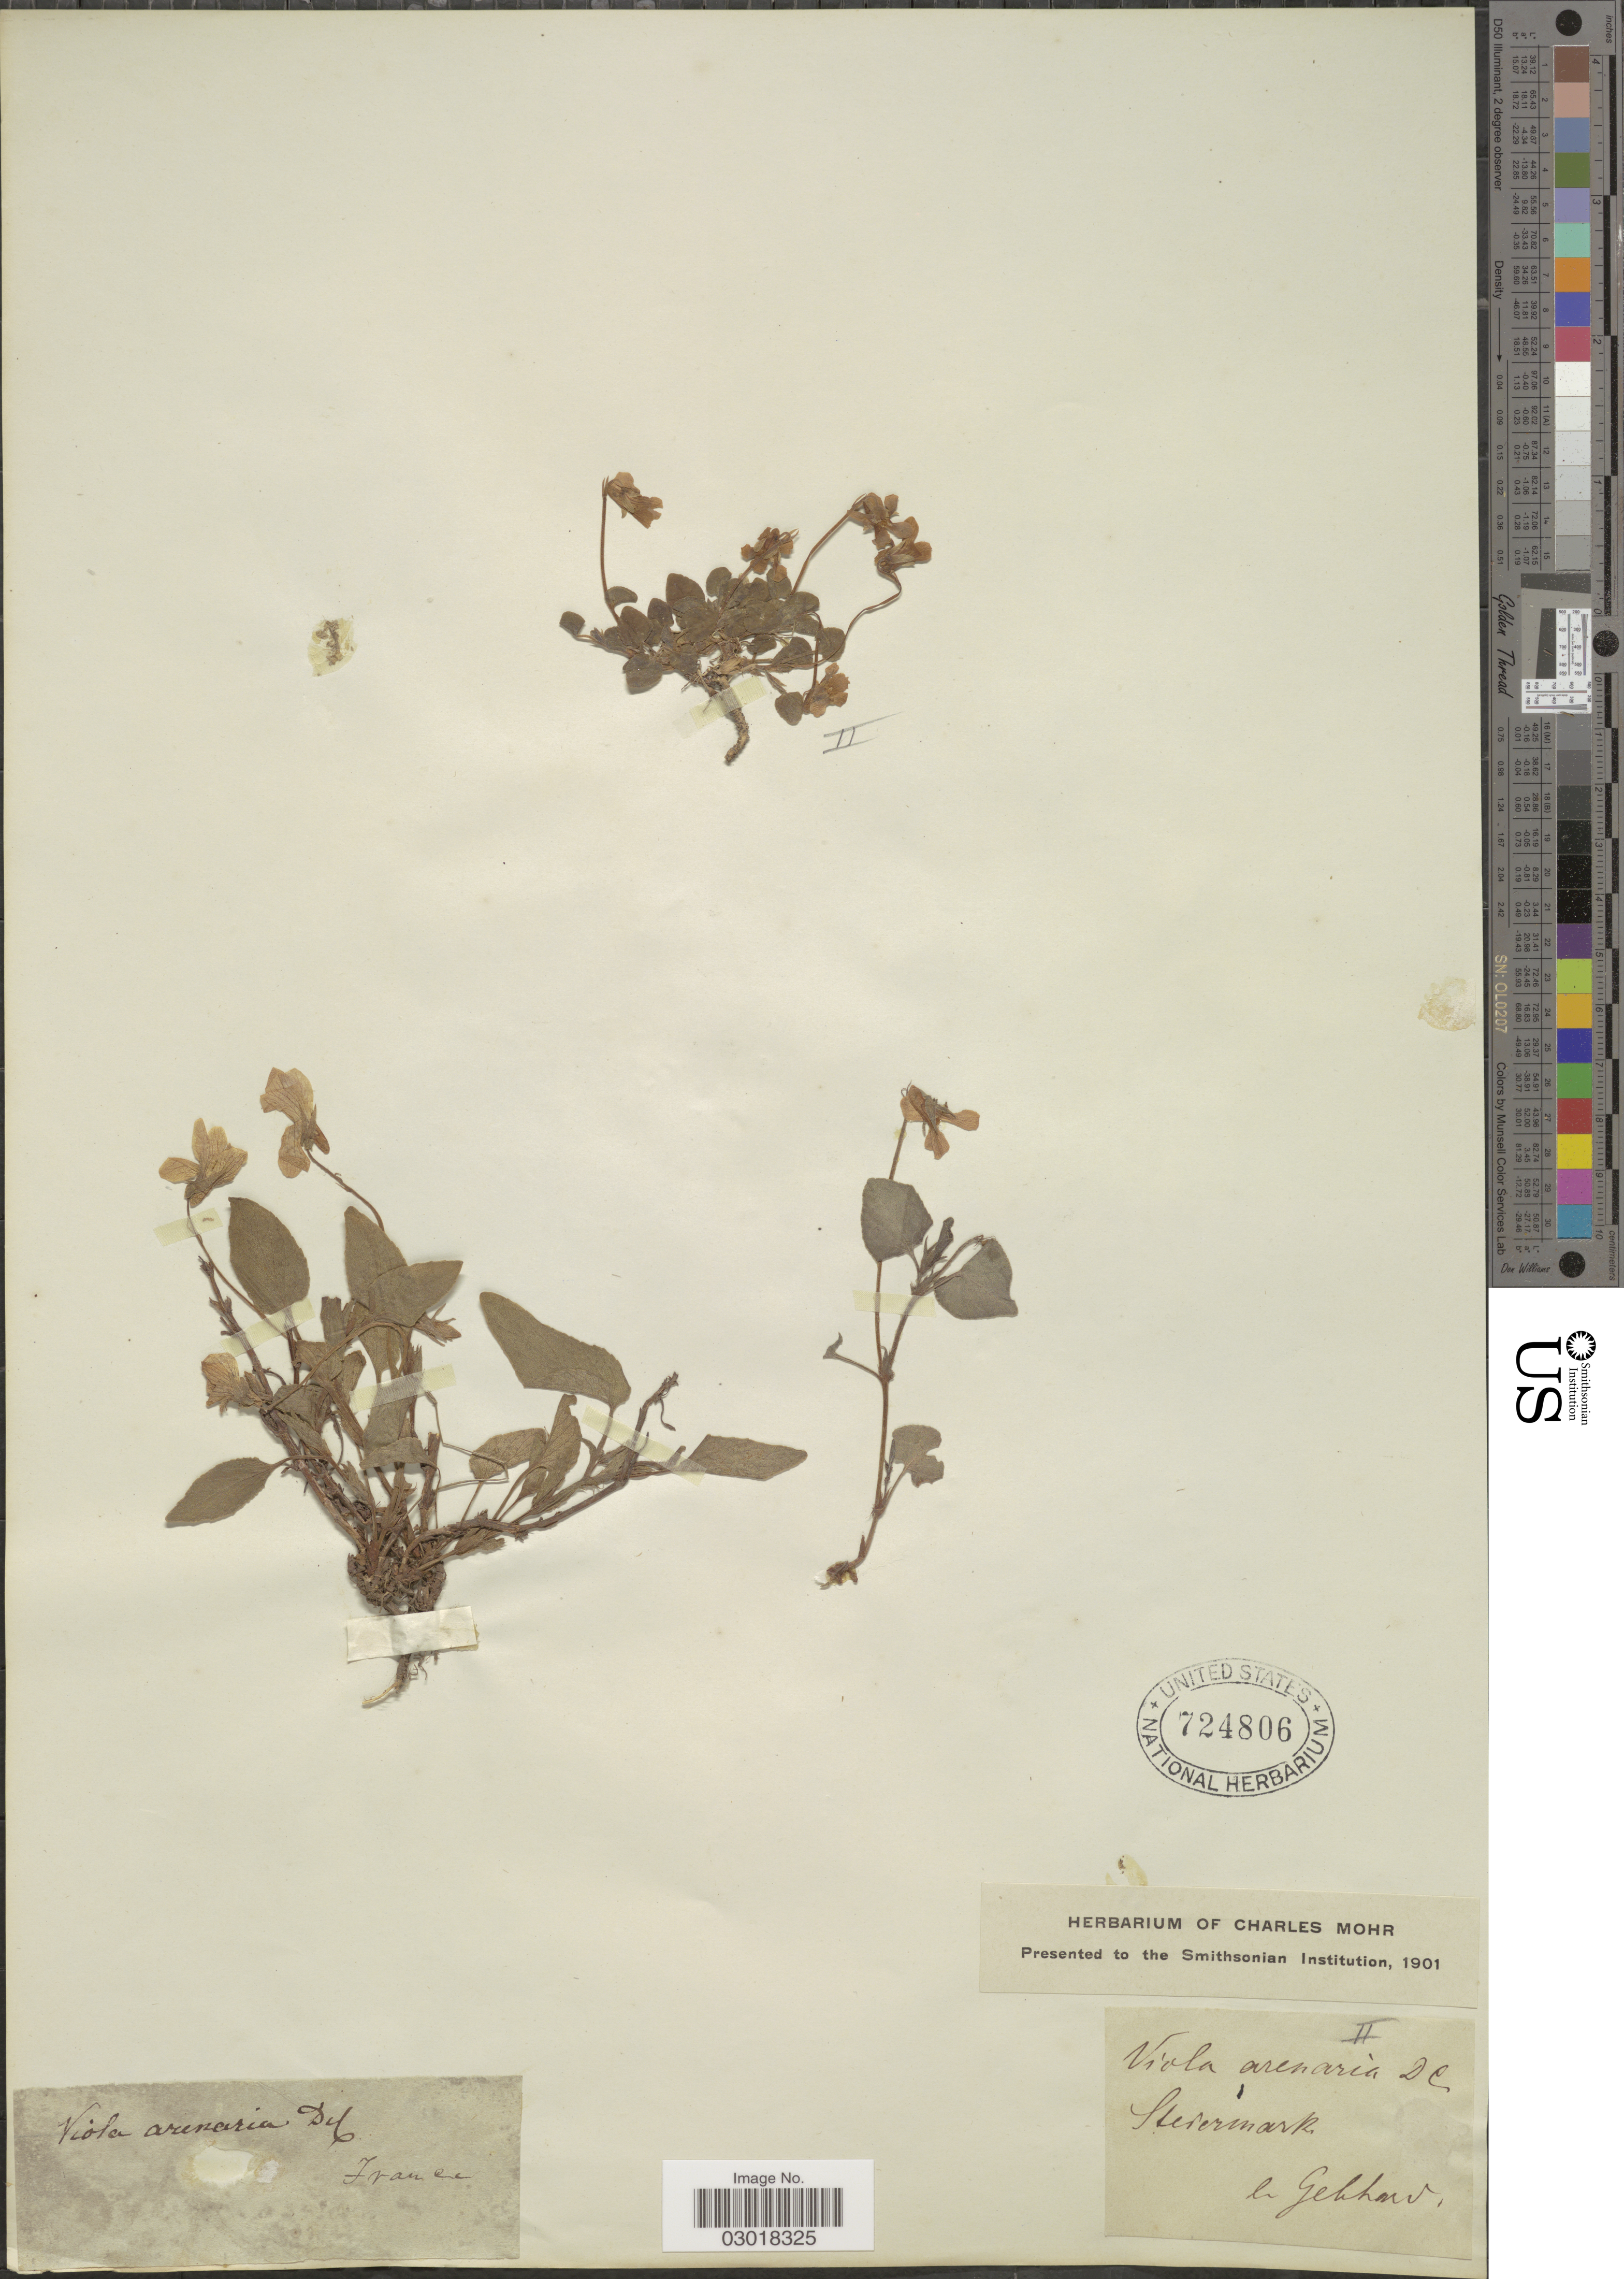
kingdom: Plantae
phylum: Tracheophyta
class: Magnoliopsida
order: Malpighiales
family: Violaceae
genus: Viola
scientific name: Viola arenaria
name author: DC.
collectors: Gehard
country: Austria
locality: Steyermark.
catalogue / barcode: US 724806